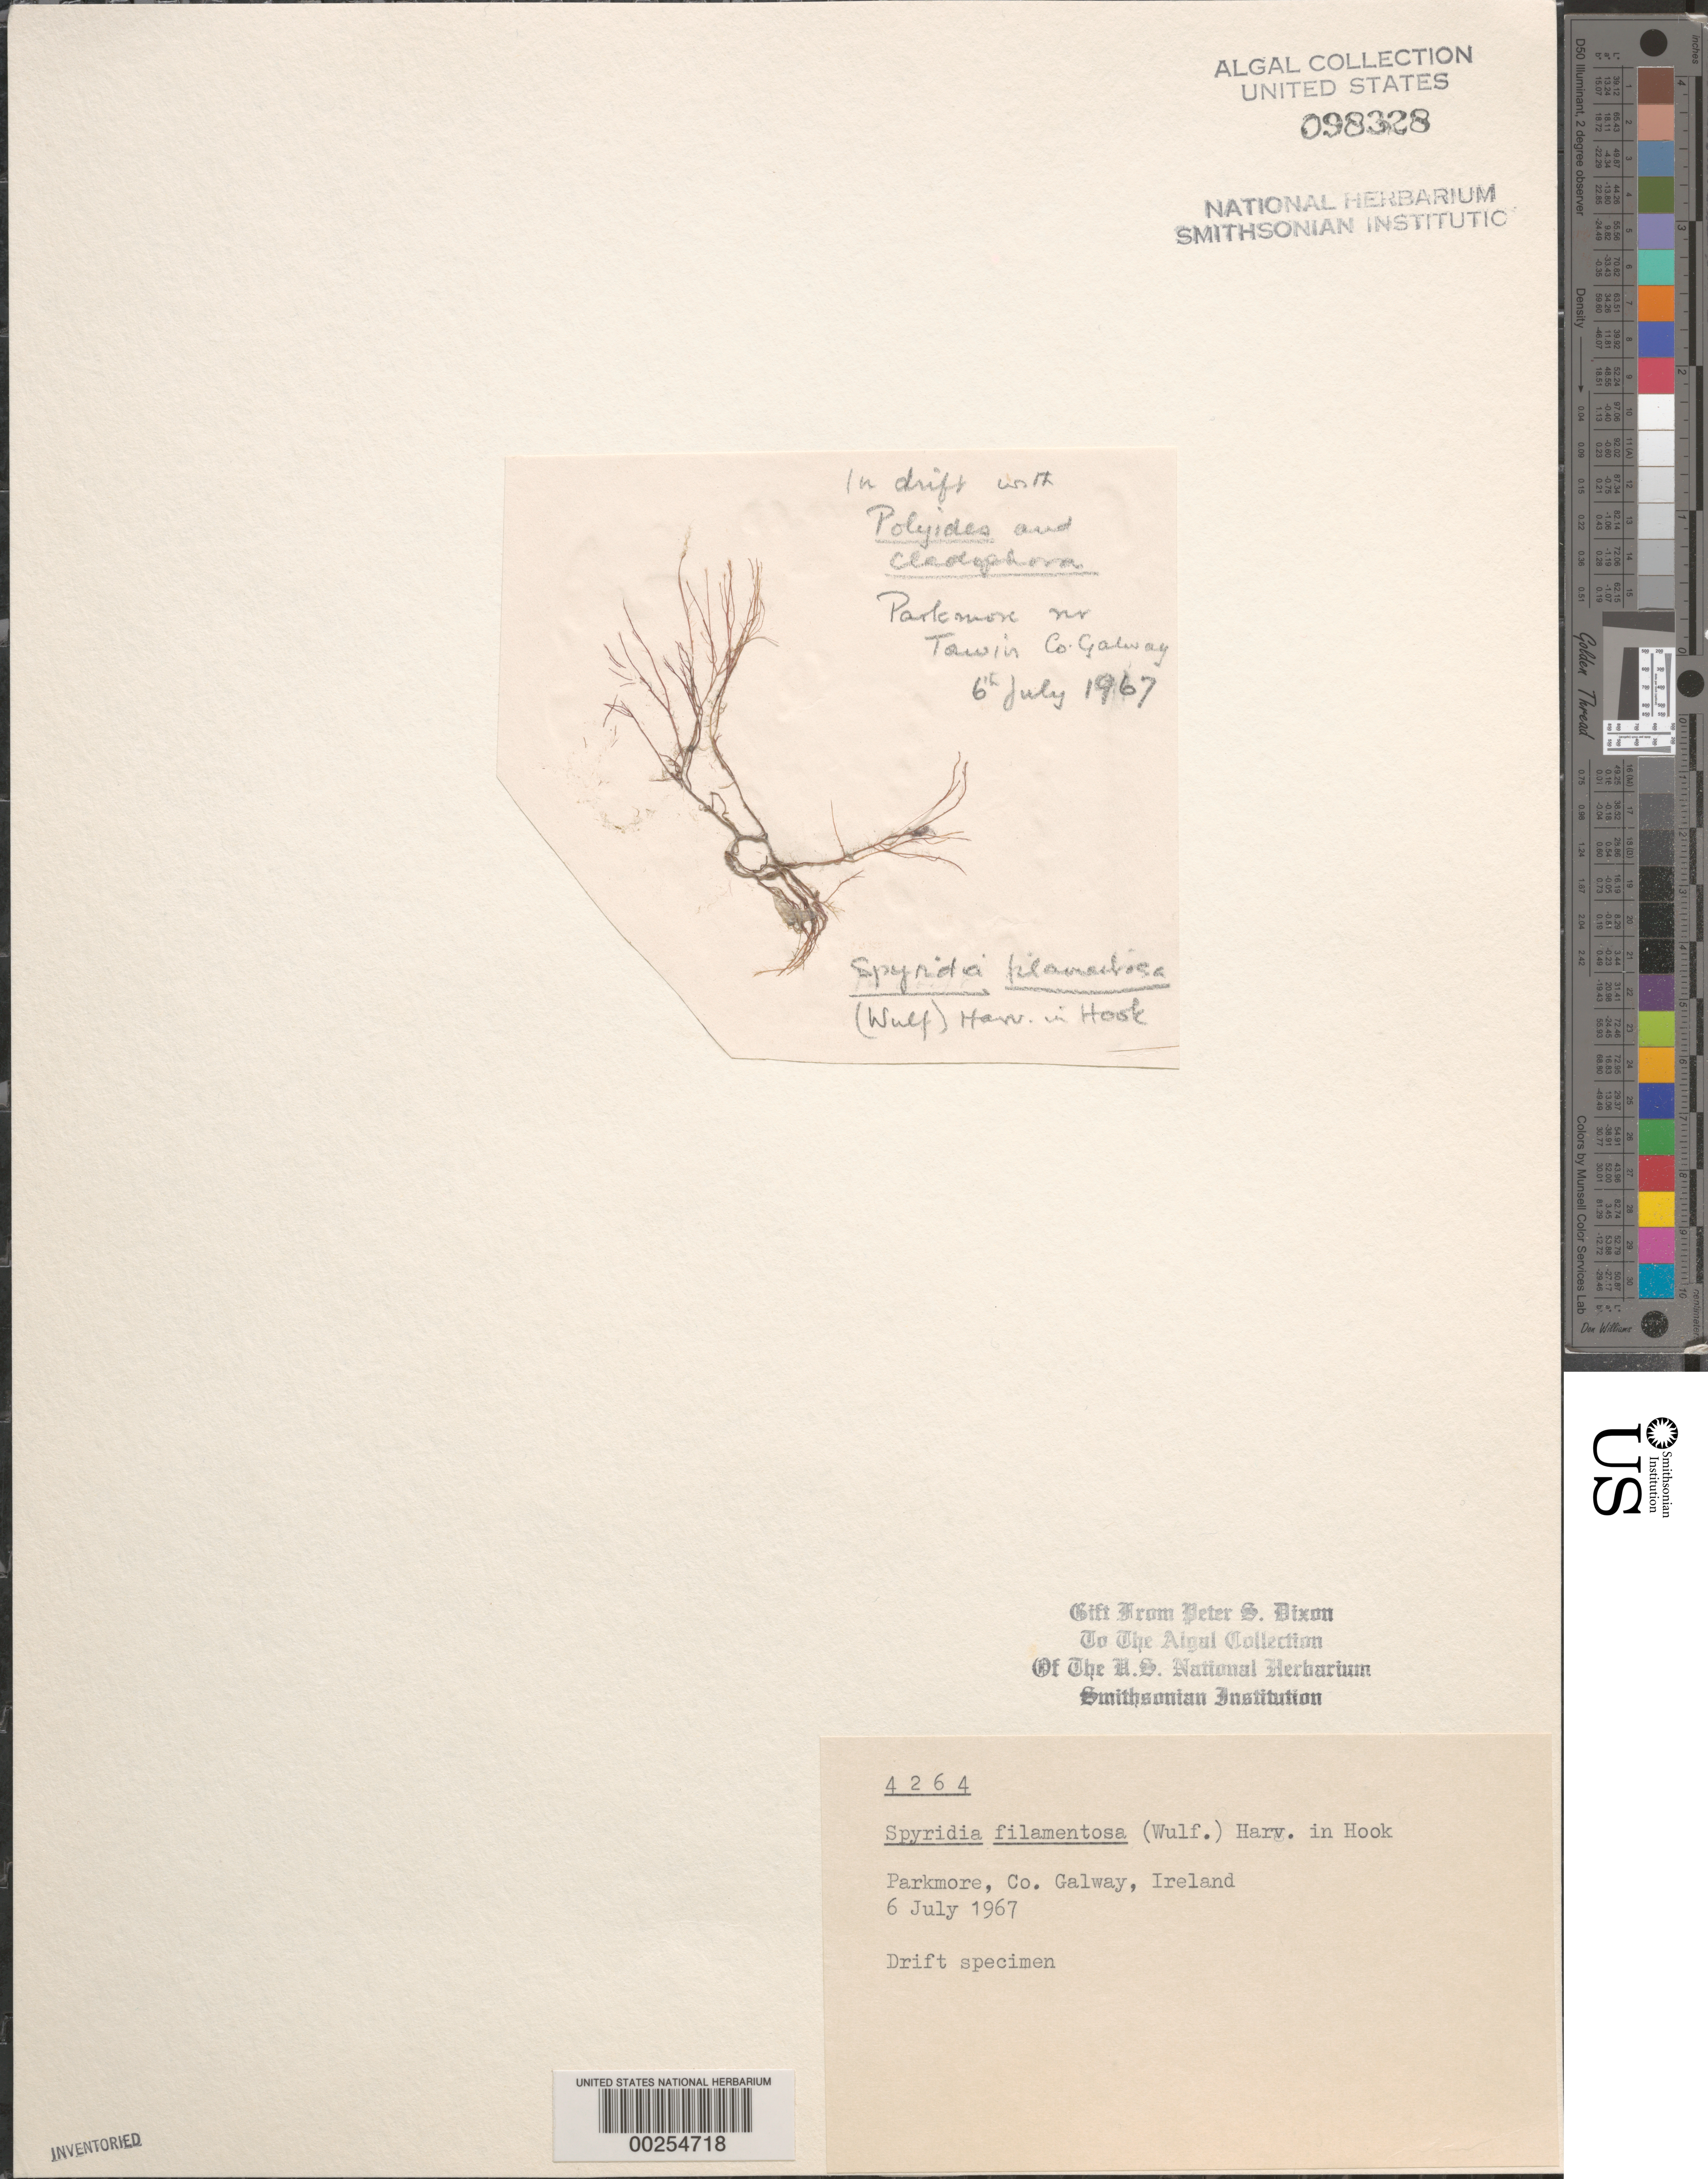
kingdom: Plantae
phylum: Rhodophyta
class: Florideophyceae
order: Ceramiales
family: Spyridiaceae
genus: Spyridia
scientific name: Spyridia filamentosa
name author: (Wulfen) Harv.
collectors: P. S. Dixon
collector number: PSD 4264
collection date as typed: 06 Jul 1967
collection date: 1967-07-06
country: Ireland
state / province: Connaught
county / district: Galway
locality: Parkmore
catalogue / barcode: US 98328